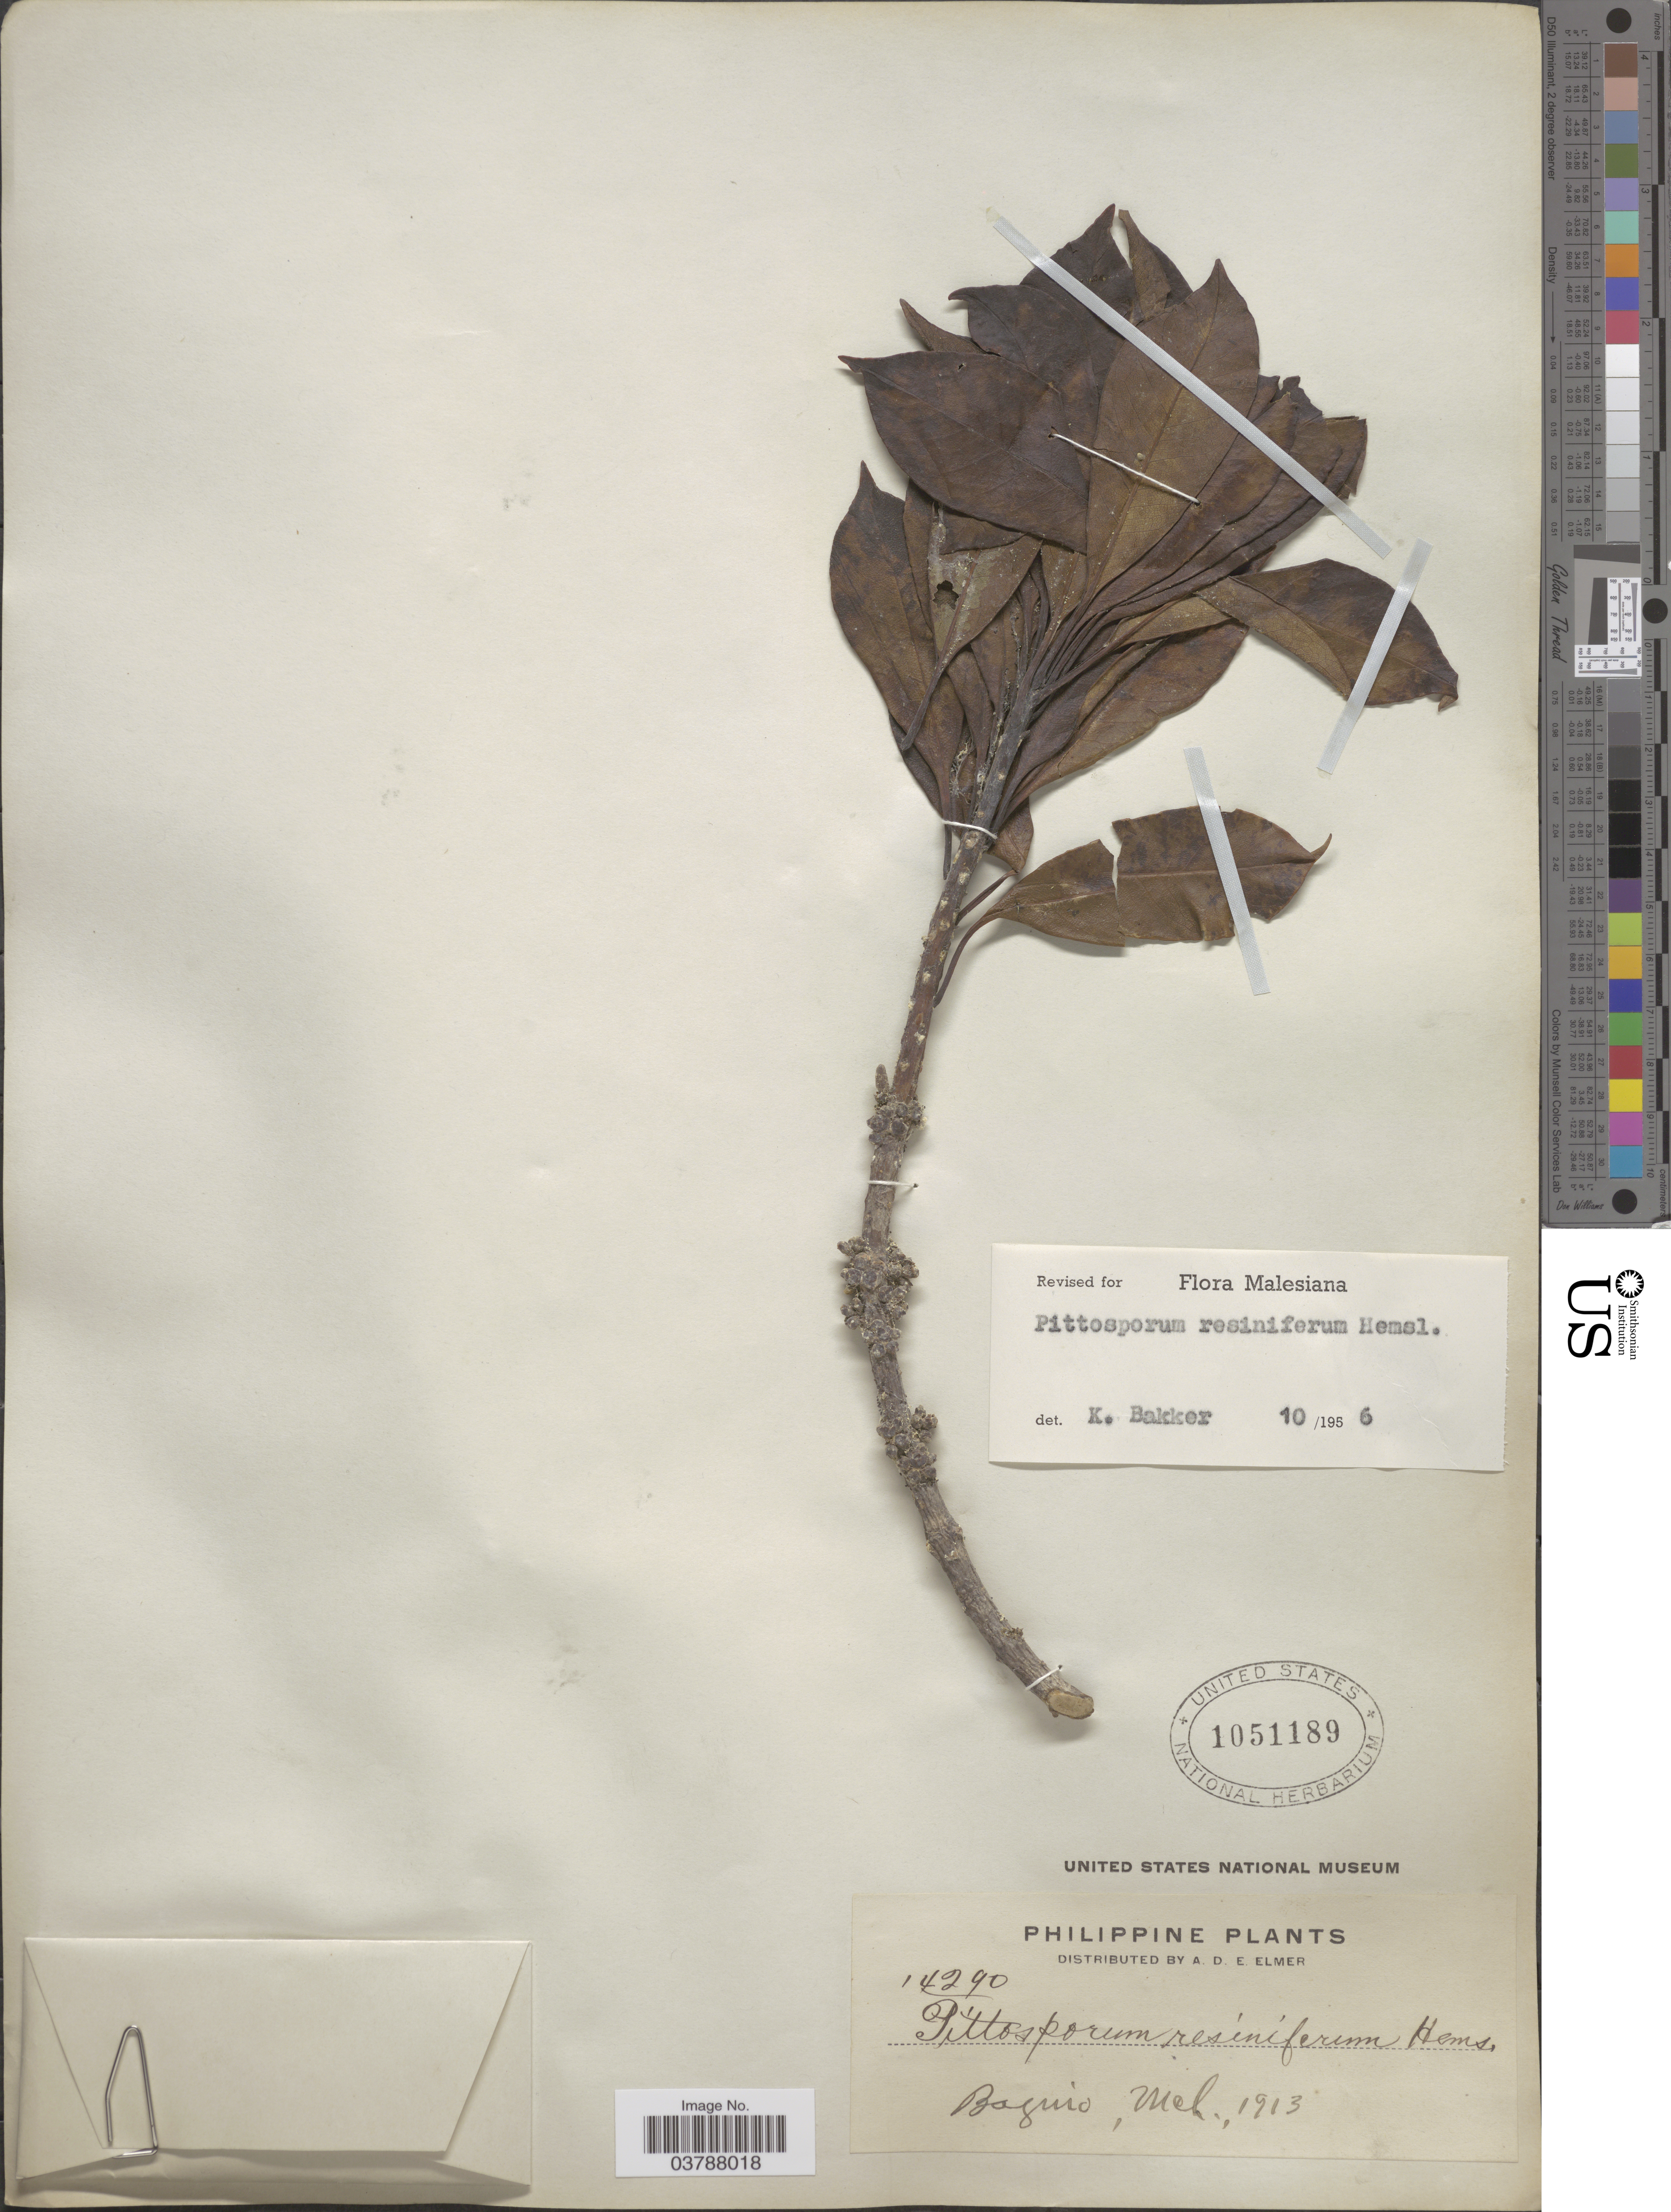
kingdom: Plantae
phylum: Tracheophyta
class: Magnoliopsida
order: Apiales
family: Pittosporaceae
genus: Pittosporum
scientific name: Pittosporum resiniferum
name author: Hemsl.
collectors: A. D. E. Elmer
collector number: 14290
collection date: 1913-03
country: Philippines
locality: Baguio.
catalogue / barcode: US 1051189